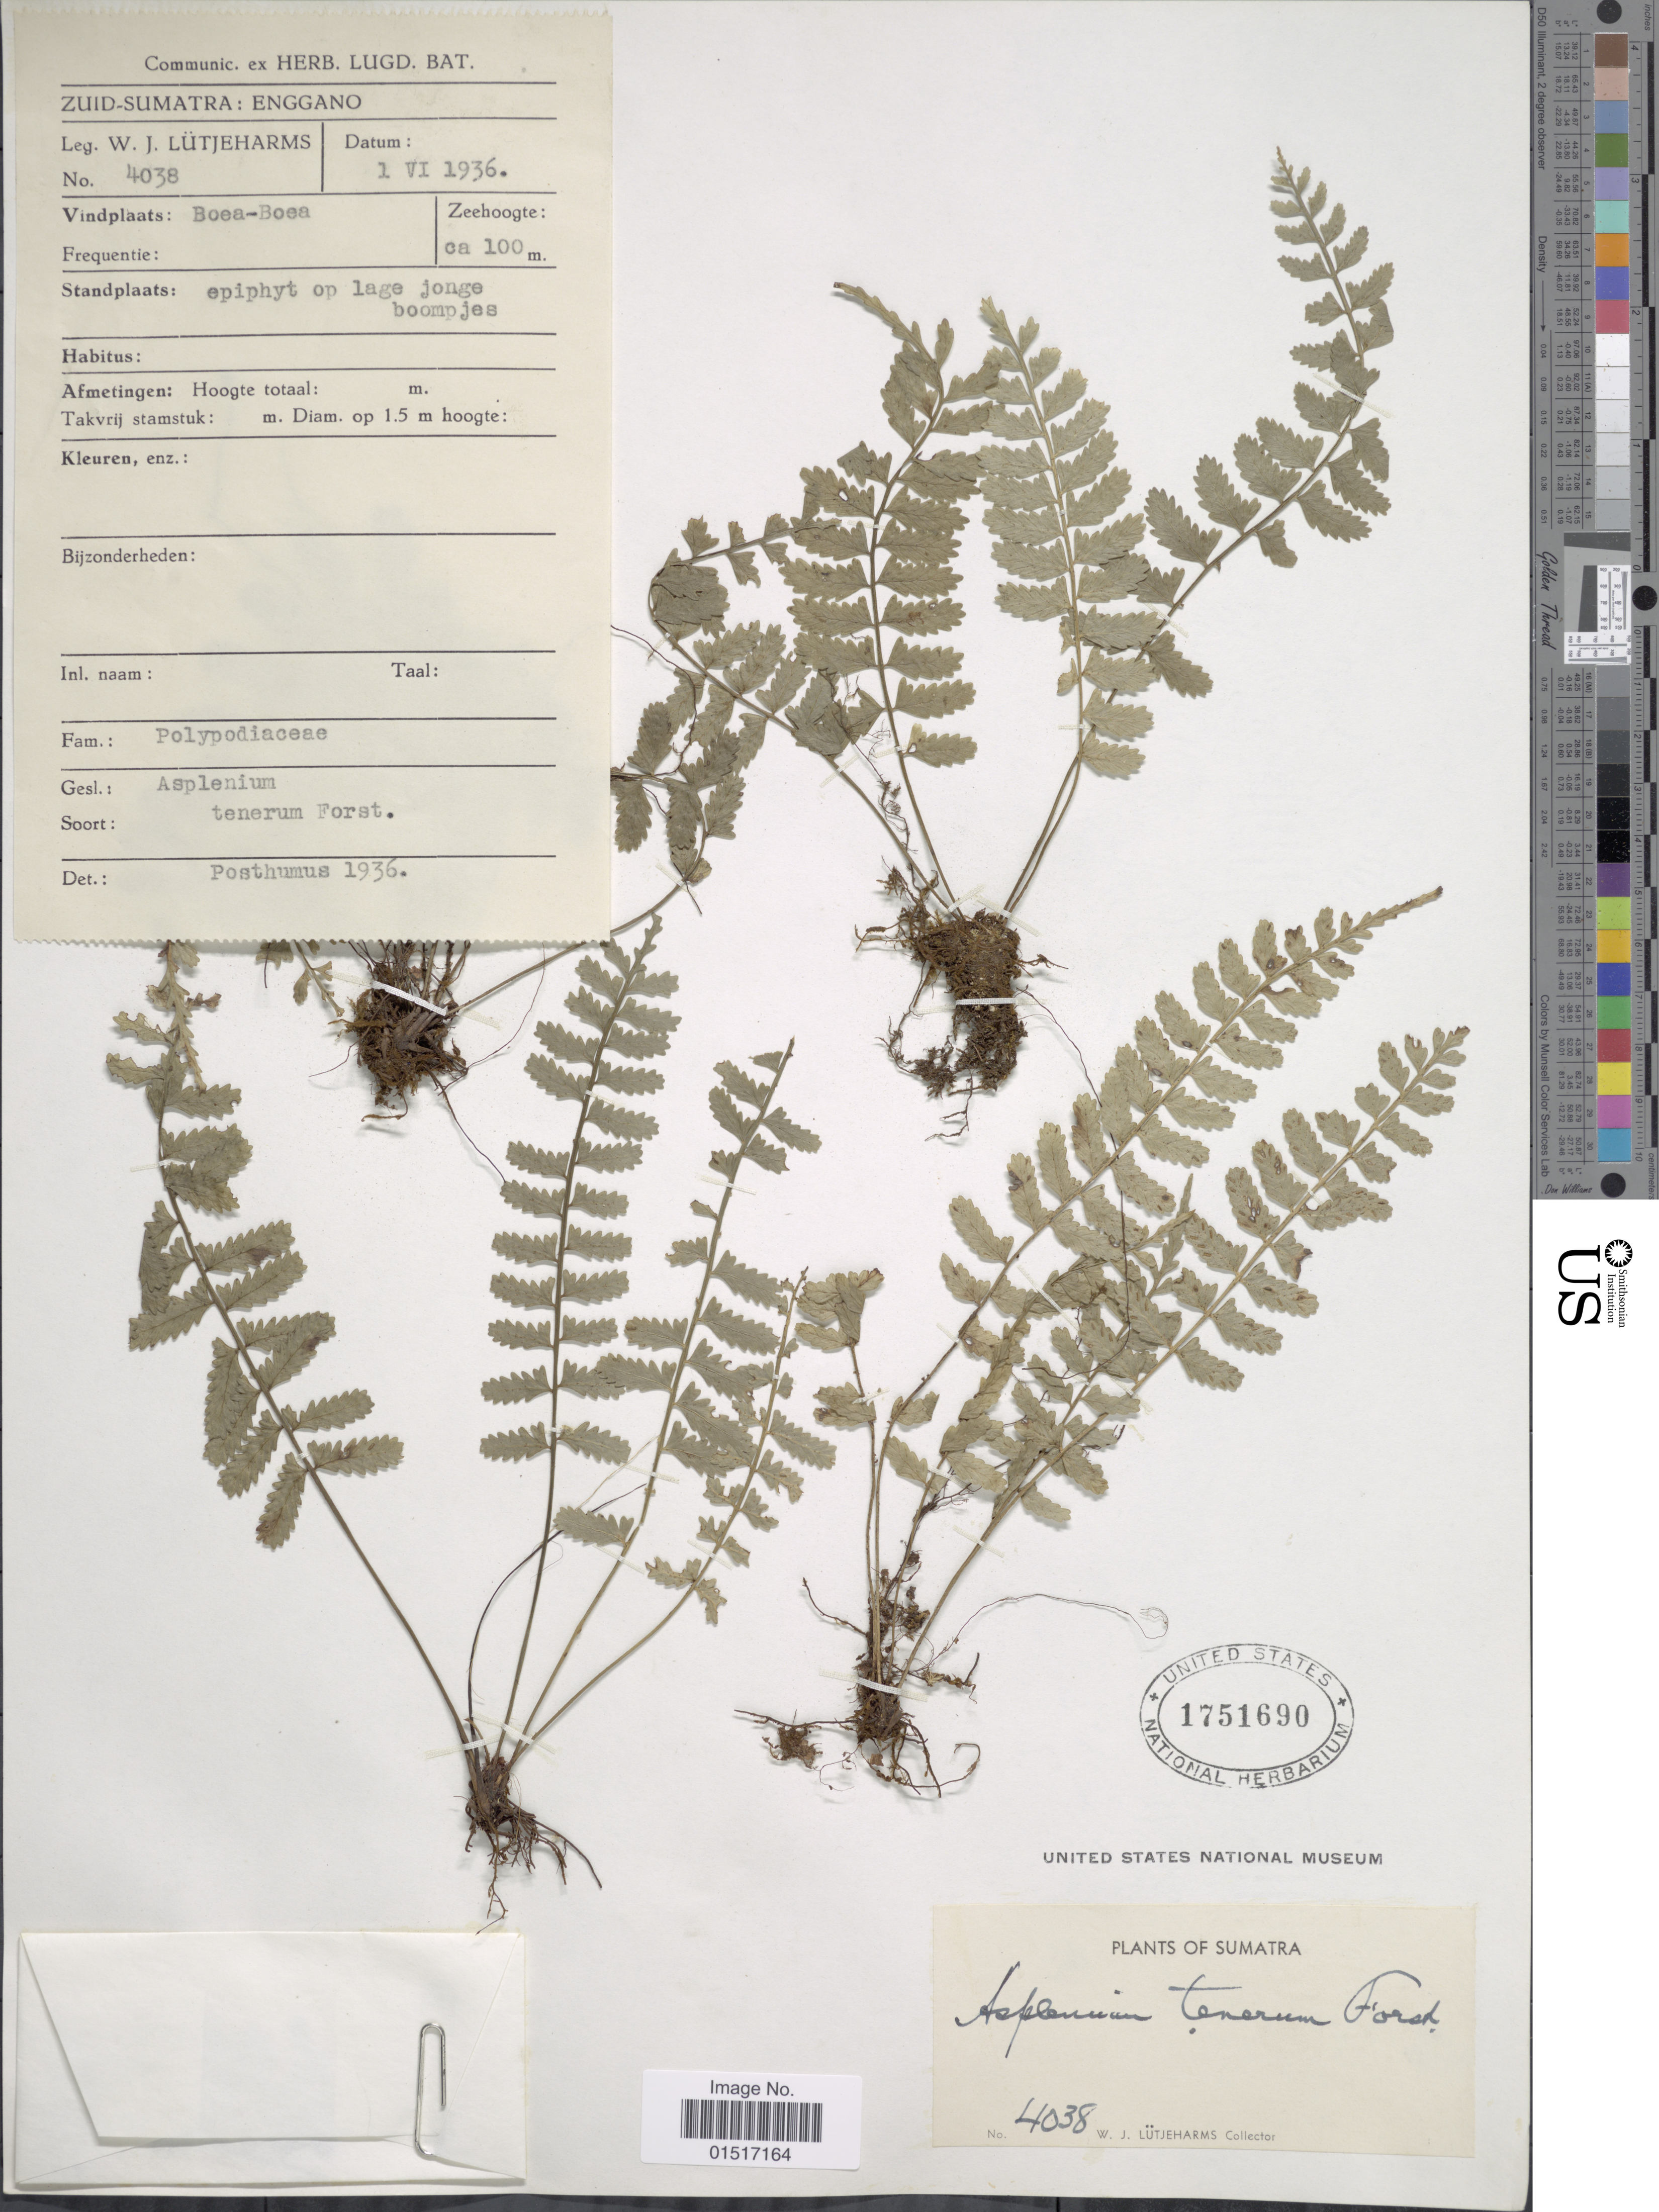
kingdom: Plantae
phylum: Tracheophyta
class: Polypodiopsida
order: Polypodiales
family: Aspleniaceae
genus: Asplenium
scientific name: Asplenium tenerum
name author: G. Forst.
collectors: W. Lütjeharms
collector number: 4038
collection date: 1936-06-01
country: Indonesia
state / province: Sumatra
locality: Zuid-Sumatra: Enggano. Boea-Boea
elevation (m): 100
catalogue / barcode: US 1751690